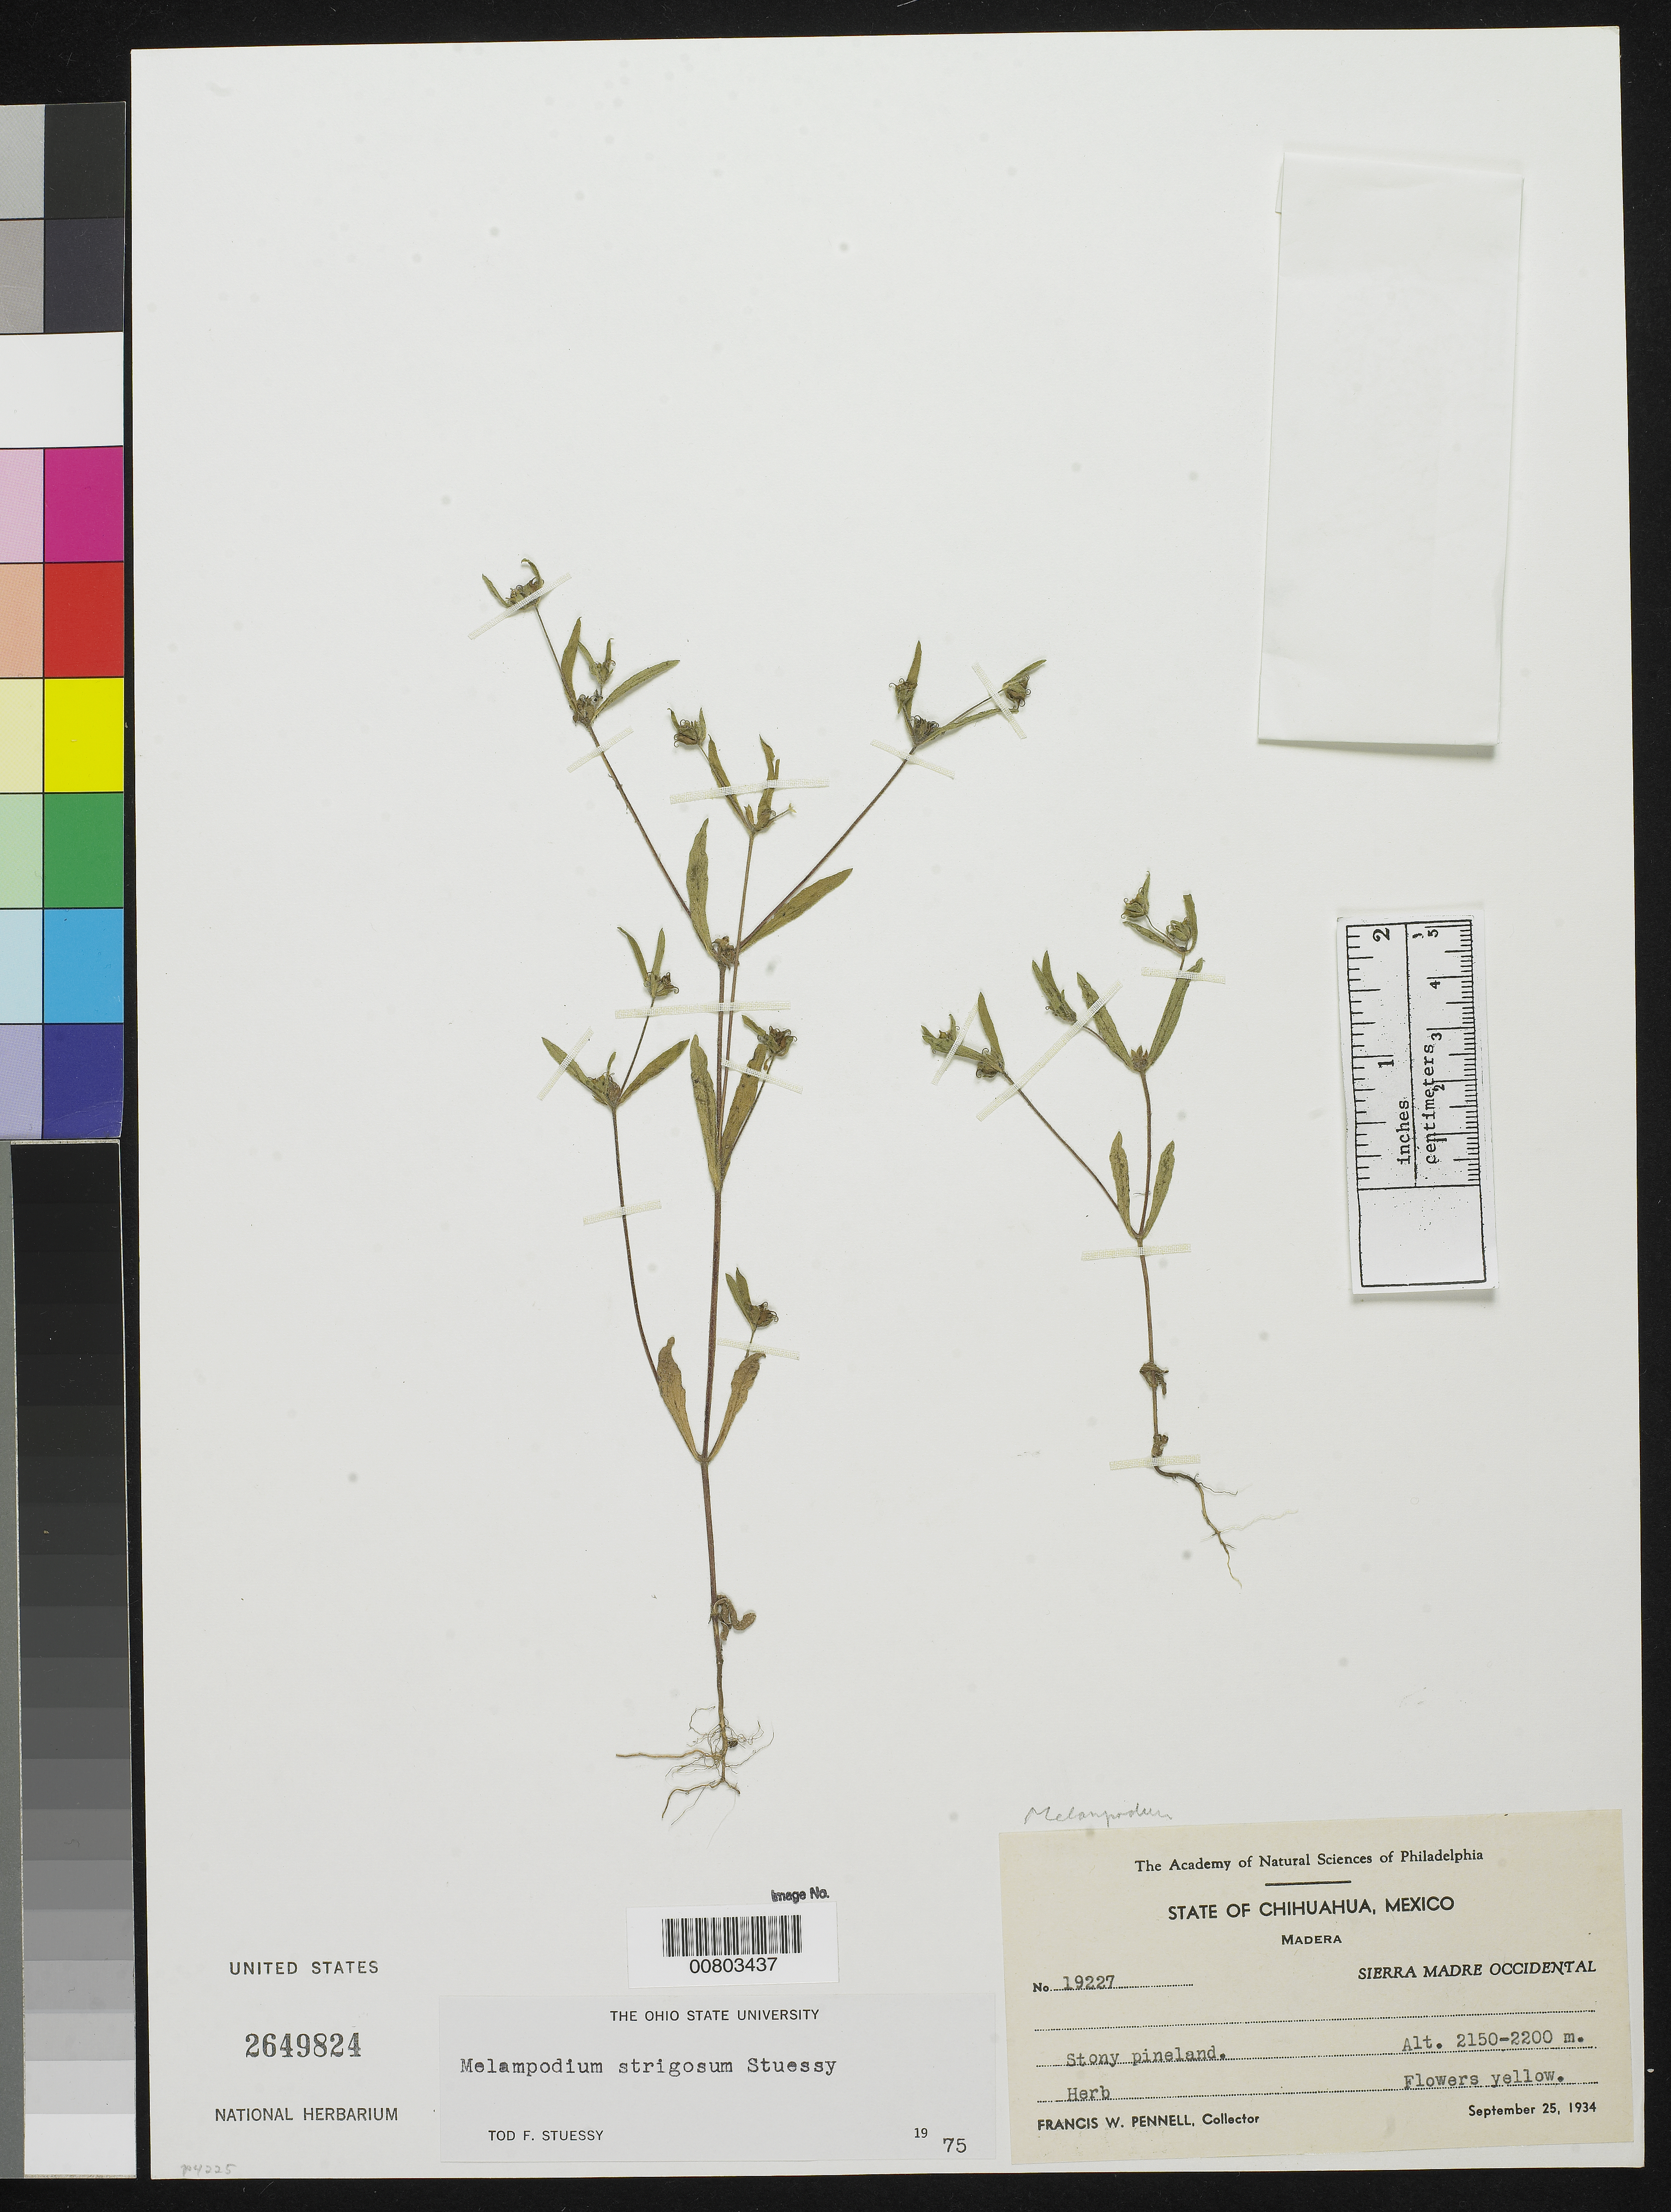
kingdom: Plantae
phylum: Tracheophyta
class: Magnoliopsida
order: Asterales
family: Asteraceae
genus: Melampodium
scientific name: Melampodium strigosum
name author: Stuessy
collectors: F. W. Pennell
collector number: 19227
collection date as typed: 25 Sep 1934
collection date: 1934-09-25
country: Mexico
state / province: Chihuahua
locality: Madera, Chihuahua.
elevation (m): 2200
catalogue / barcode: US 2649824